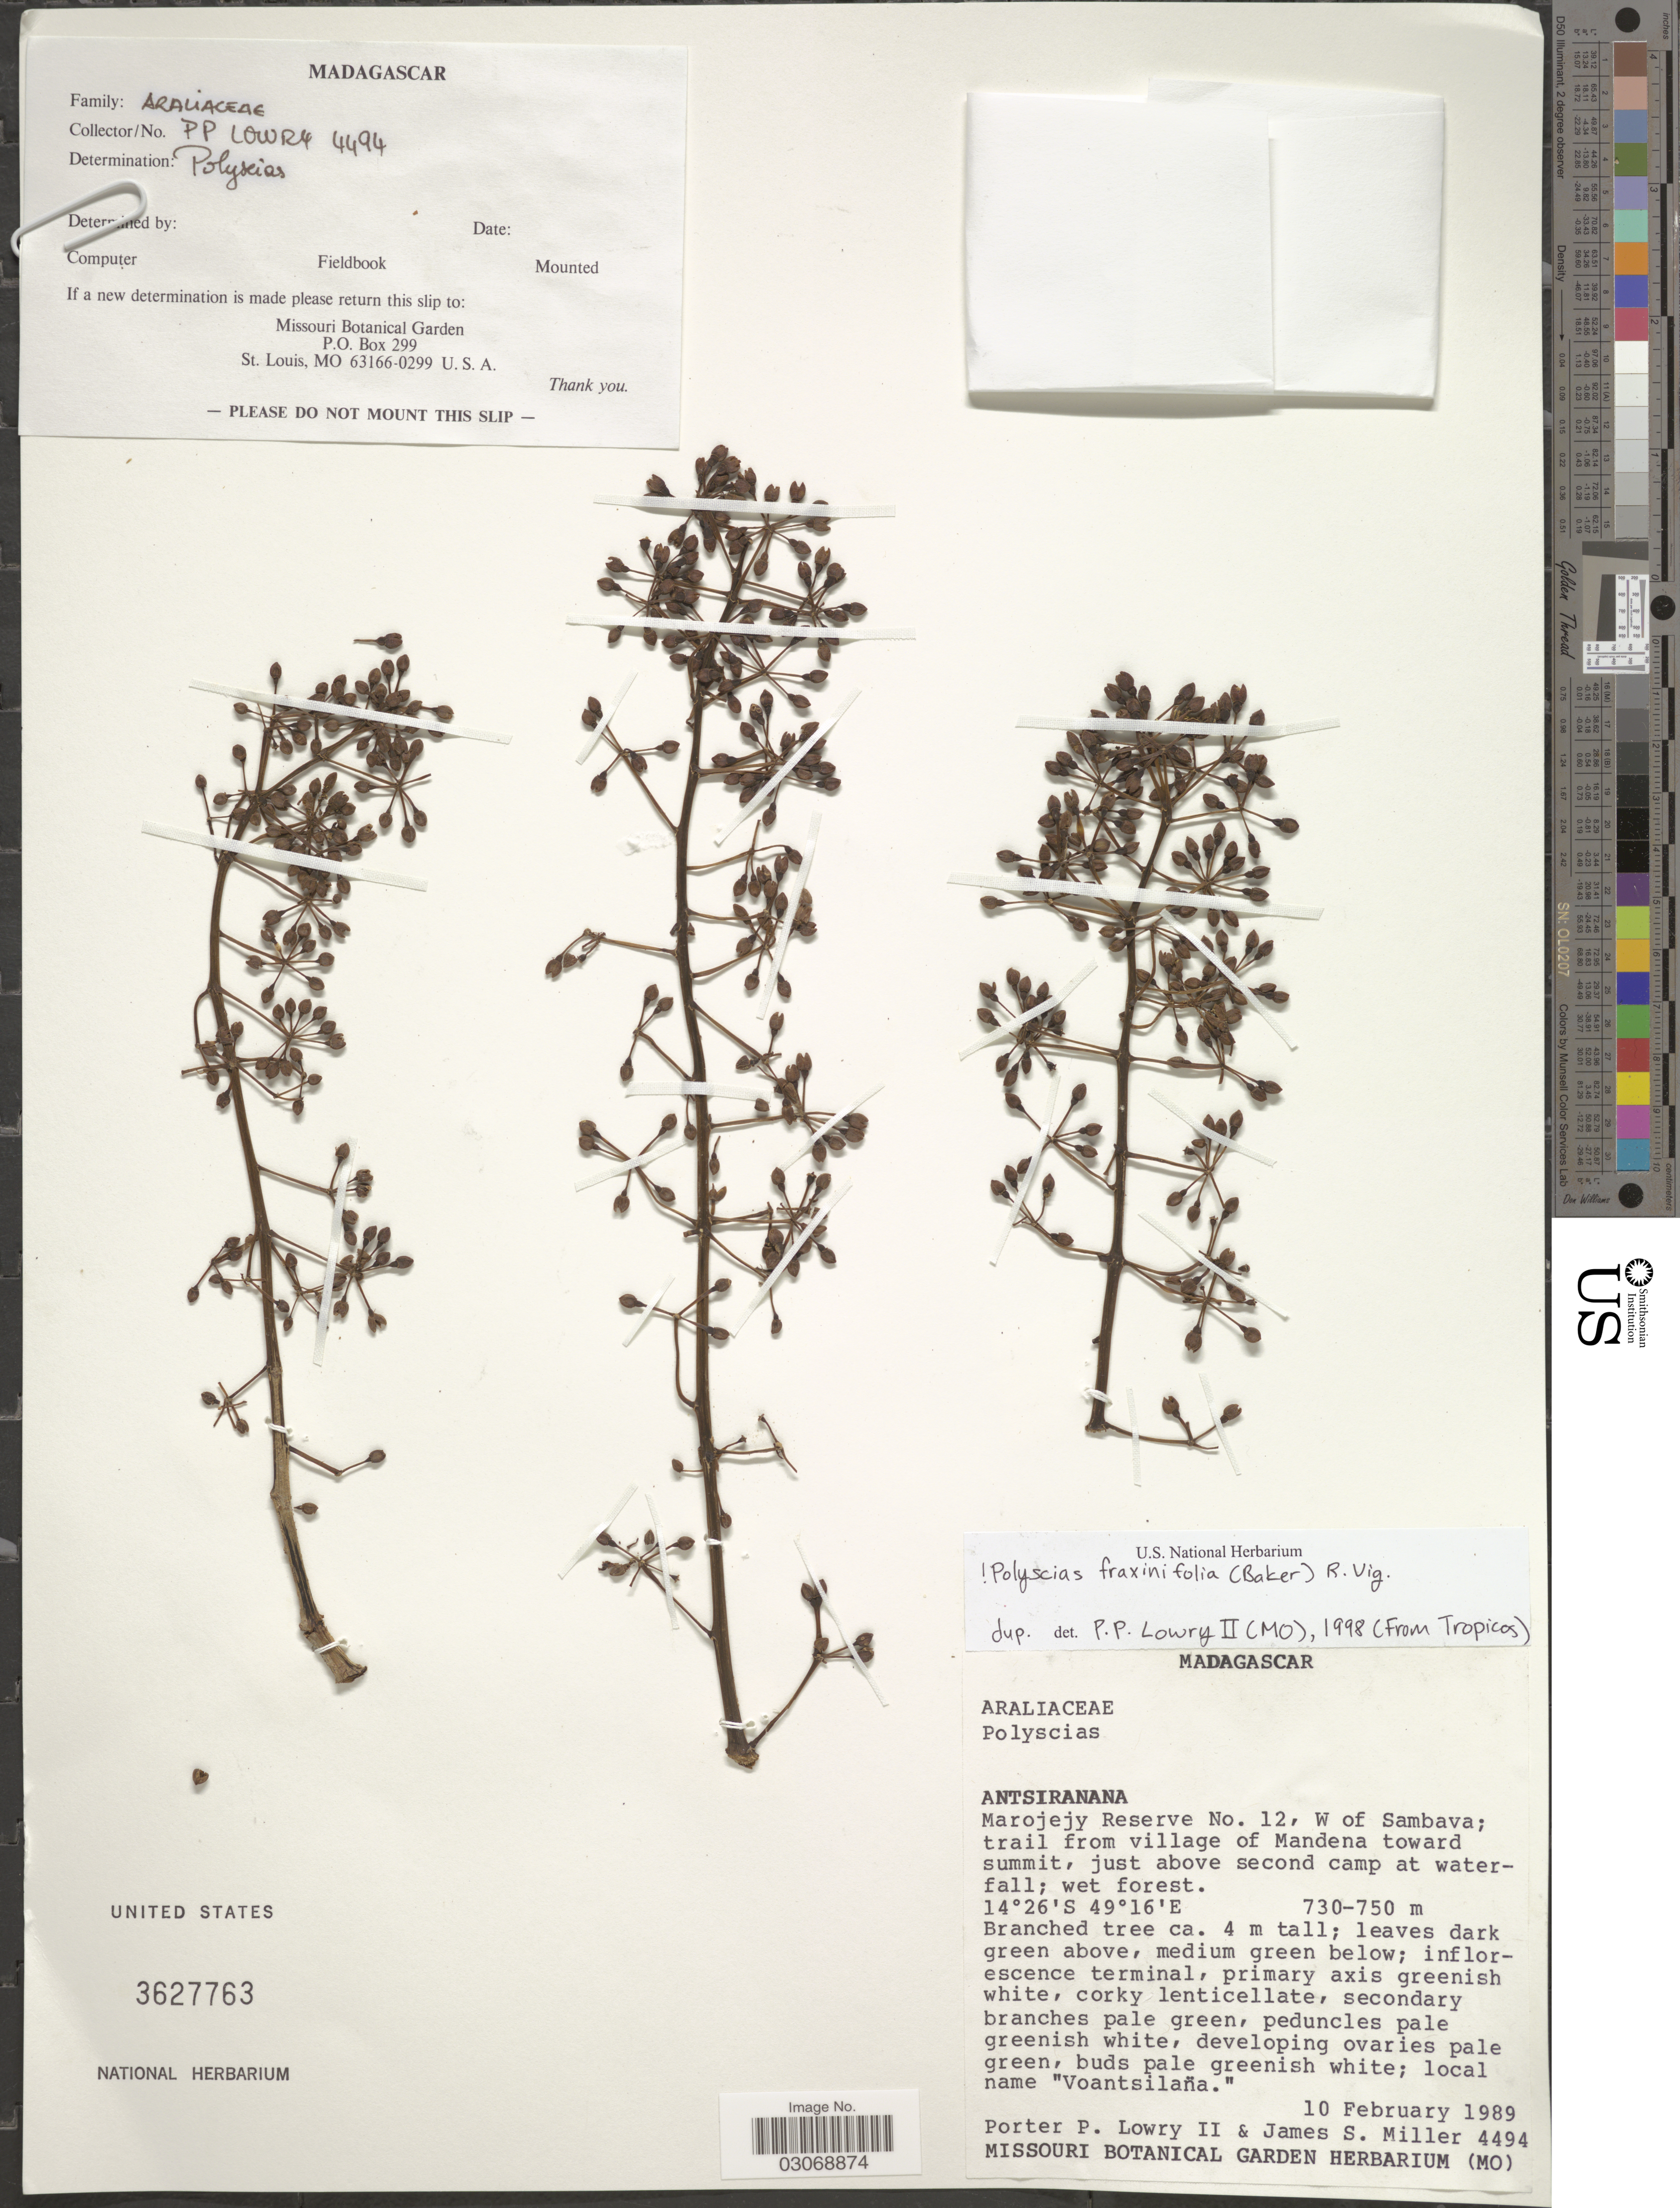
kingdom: Plantae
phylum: Tracheophyta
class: Magnoliopsida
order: Apiales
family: Araliaceae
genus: Polyscias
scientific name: Polyscias fraxinifolia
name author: (Baker) R. Vig.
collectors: P. P. Lowry & J. S. Miller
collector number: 4494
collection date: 1989-02-10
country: Madagascar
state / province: Sava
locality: Marojejy Reserve No. 12, W of Sambava; trail from village of Mandena toward summit, just above second camp at waterfall.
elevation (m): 730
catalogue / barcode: US 3627763